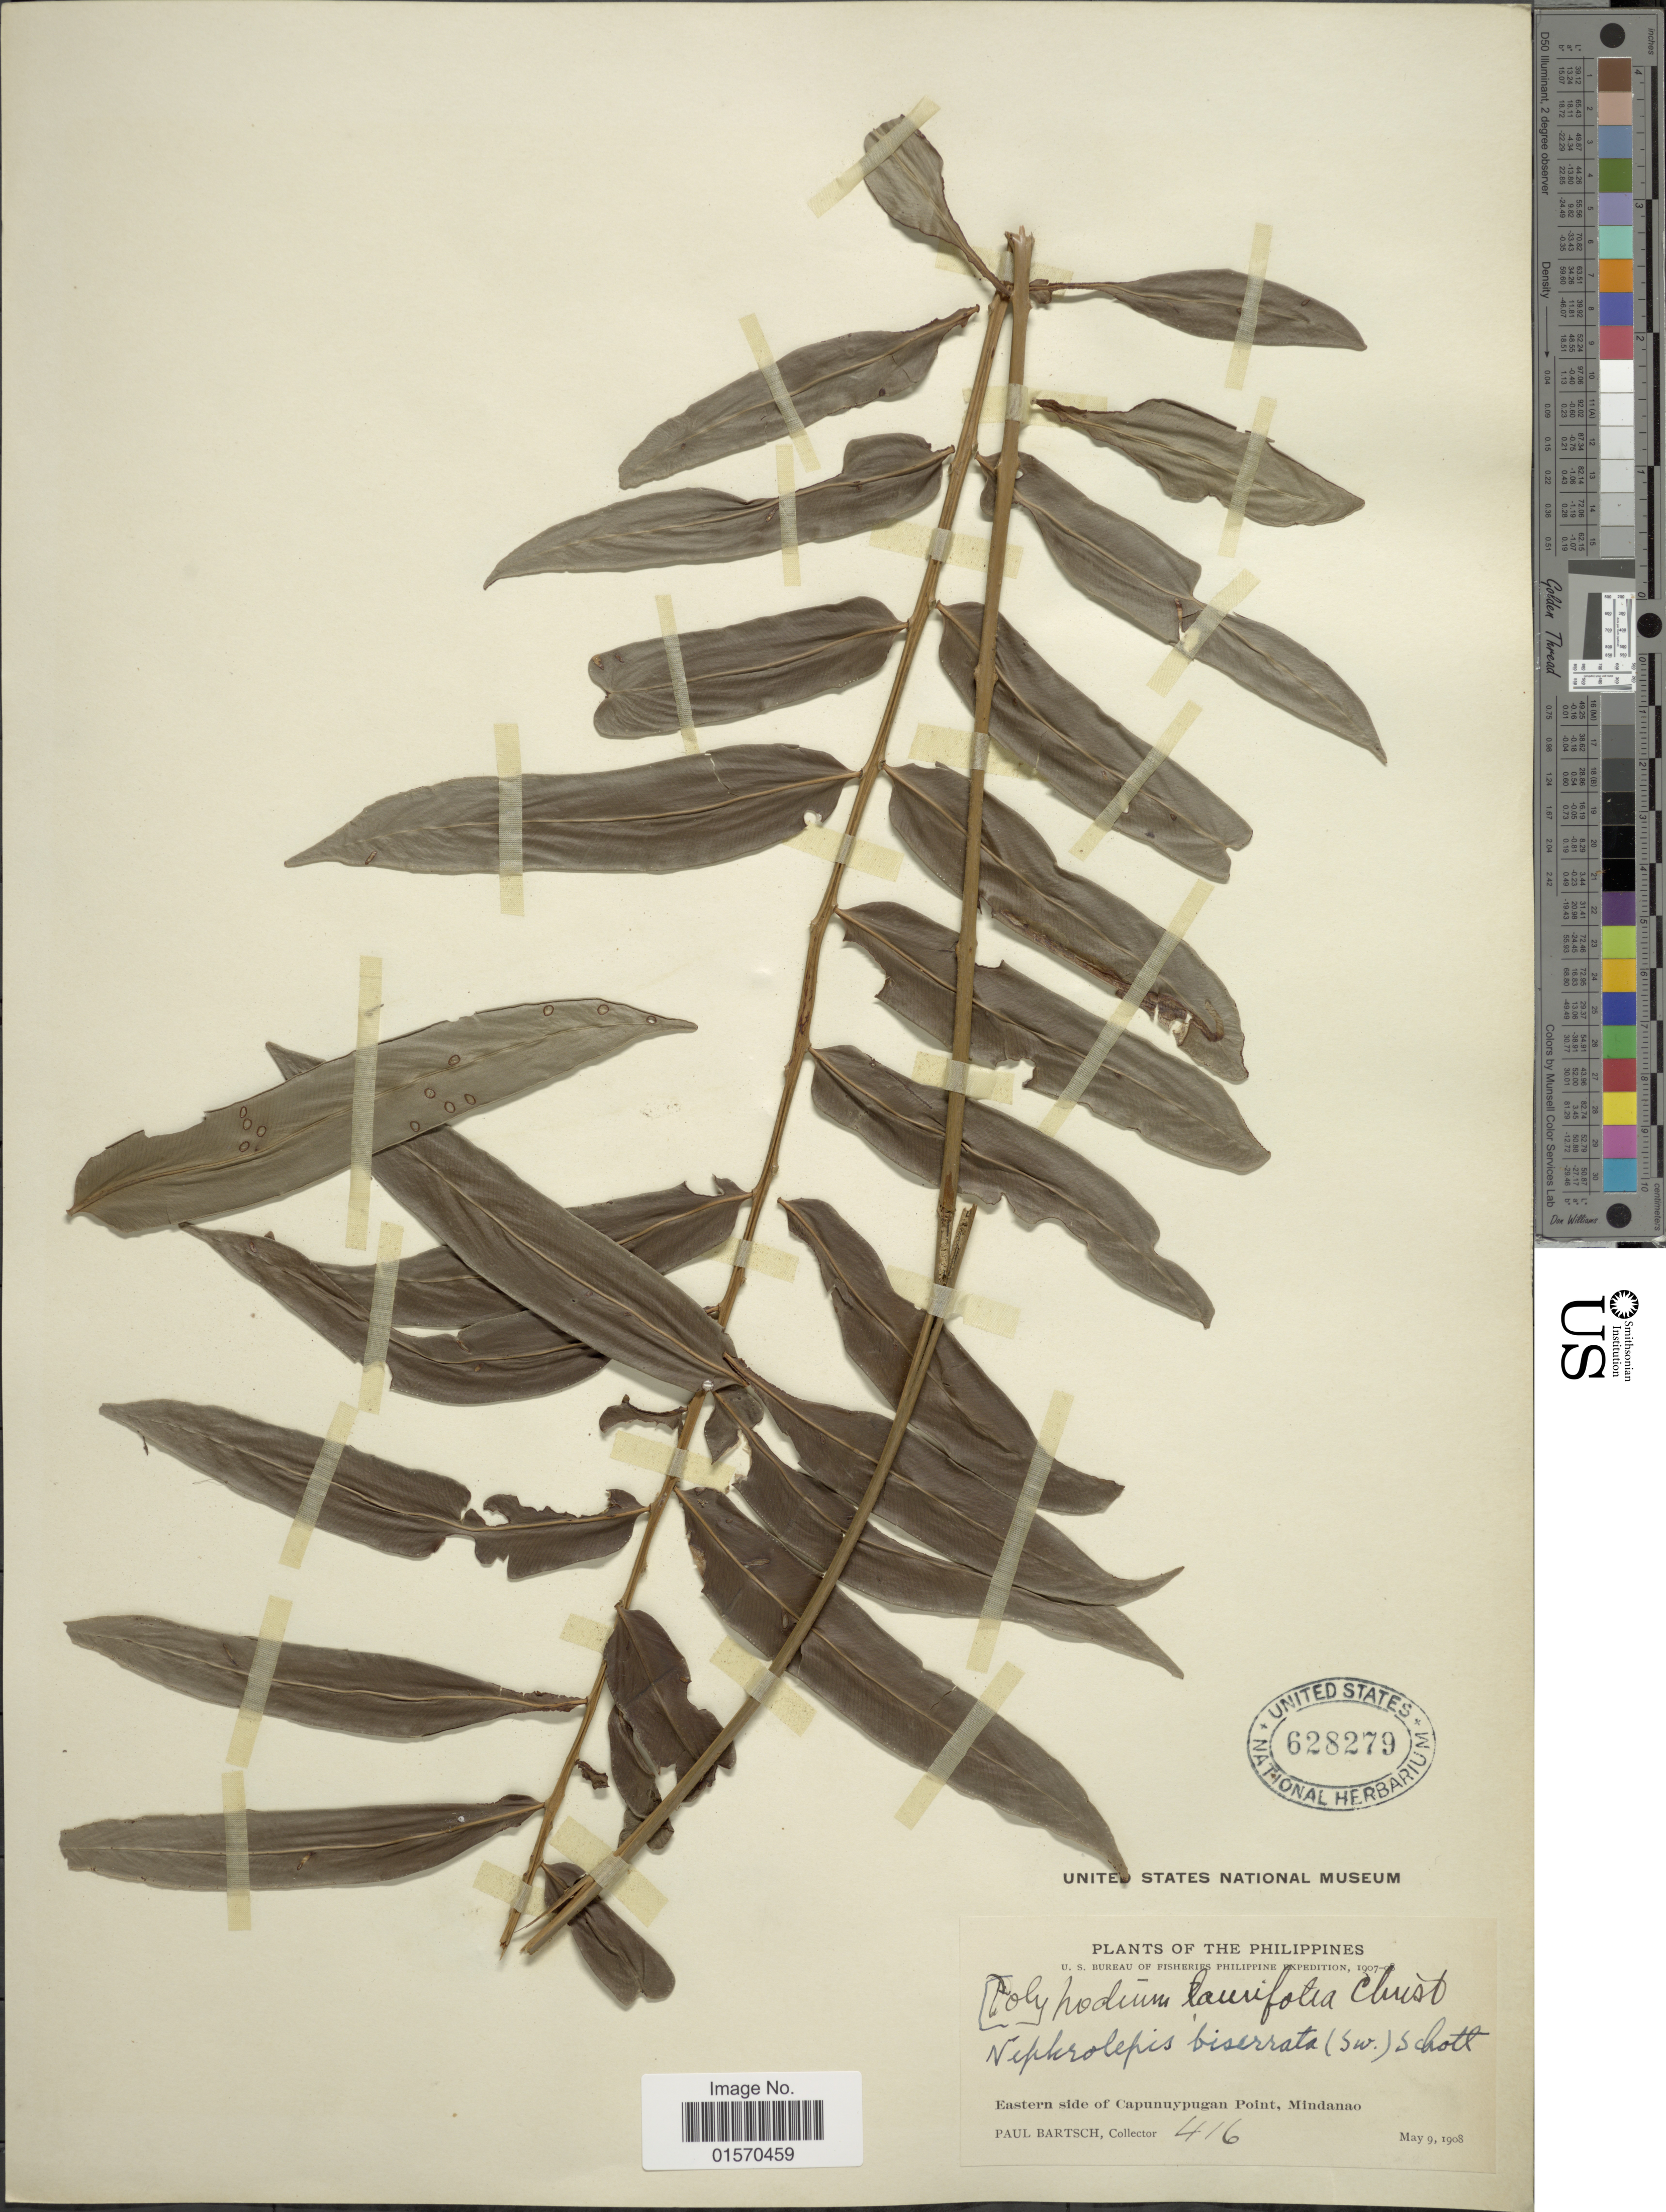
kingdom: Plantae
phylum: Tracheophyta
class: Polypodiopsida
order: Polypodiales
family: Nephrolepidaceae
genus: Nephrolepis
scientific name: Nephrolepis biserrata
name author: (Sw.) Schott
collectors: P. Bartsch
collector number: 416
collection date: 1908-05-09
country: Philippines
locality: Eastern side of Capunuypugan Point, Mindanao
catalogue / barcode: US 628279